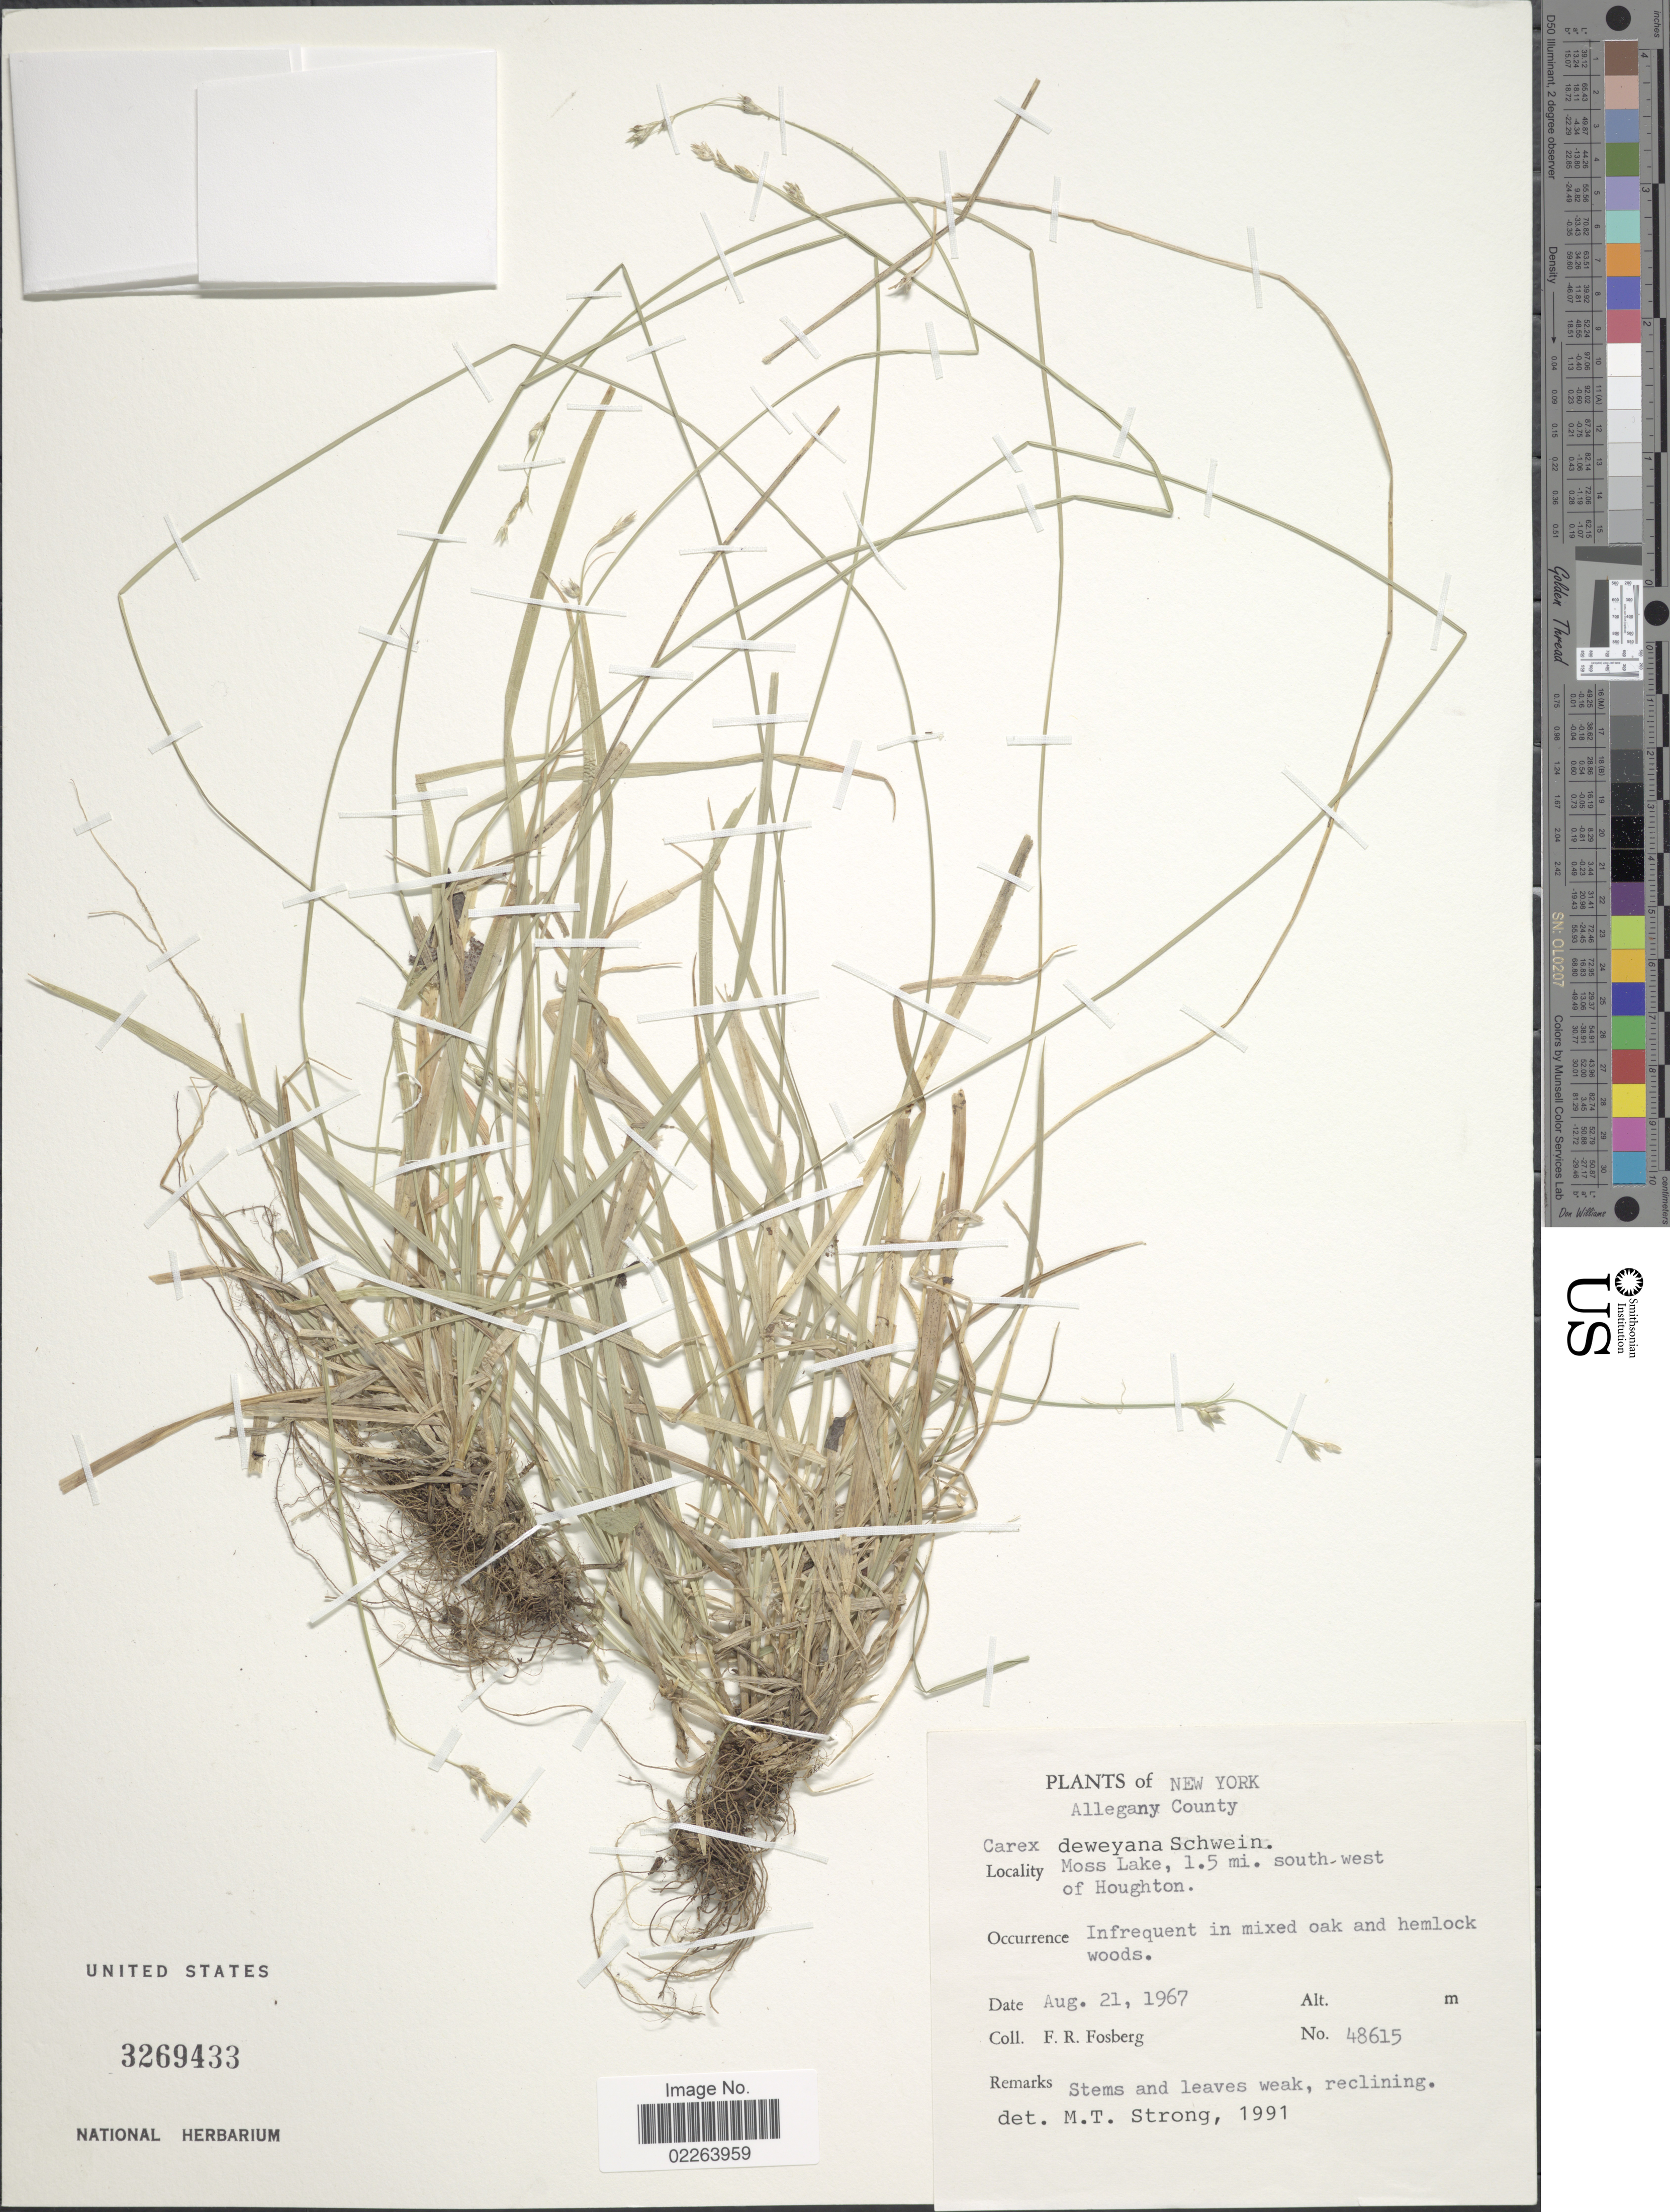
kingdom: Plantae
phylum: Tracheophyta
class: Liliopsida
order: Poales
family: Cyperaceae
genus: Carex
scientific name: Carex deweyana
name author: Schwein.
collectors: F. R. Fosberg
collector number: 48615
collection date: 1967-08-21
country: United States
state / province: New York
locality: Allegany County, Moss Lake, 1.5 mi soutj-west of Houghton, Infrequent in mixed oak and hemlock woods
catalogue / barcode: US 3269433